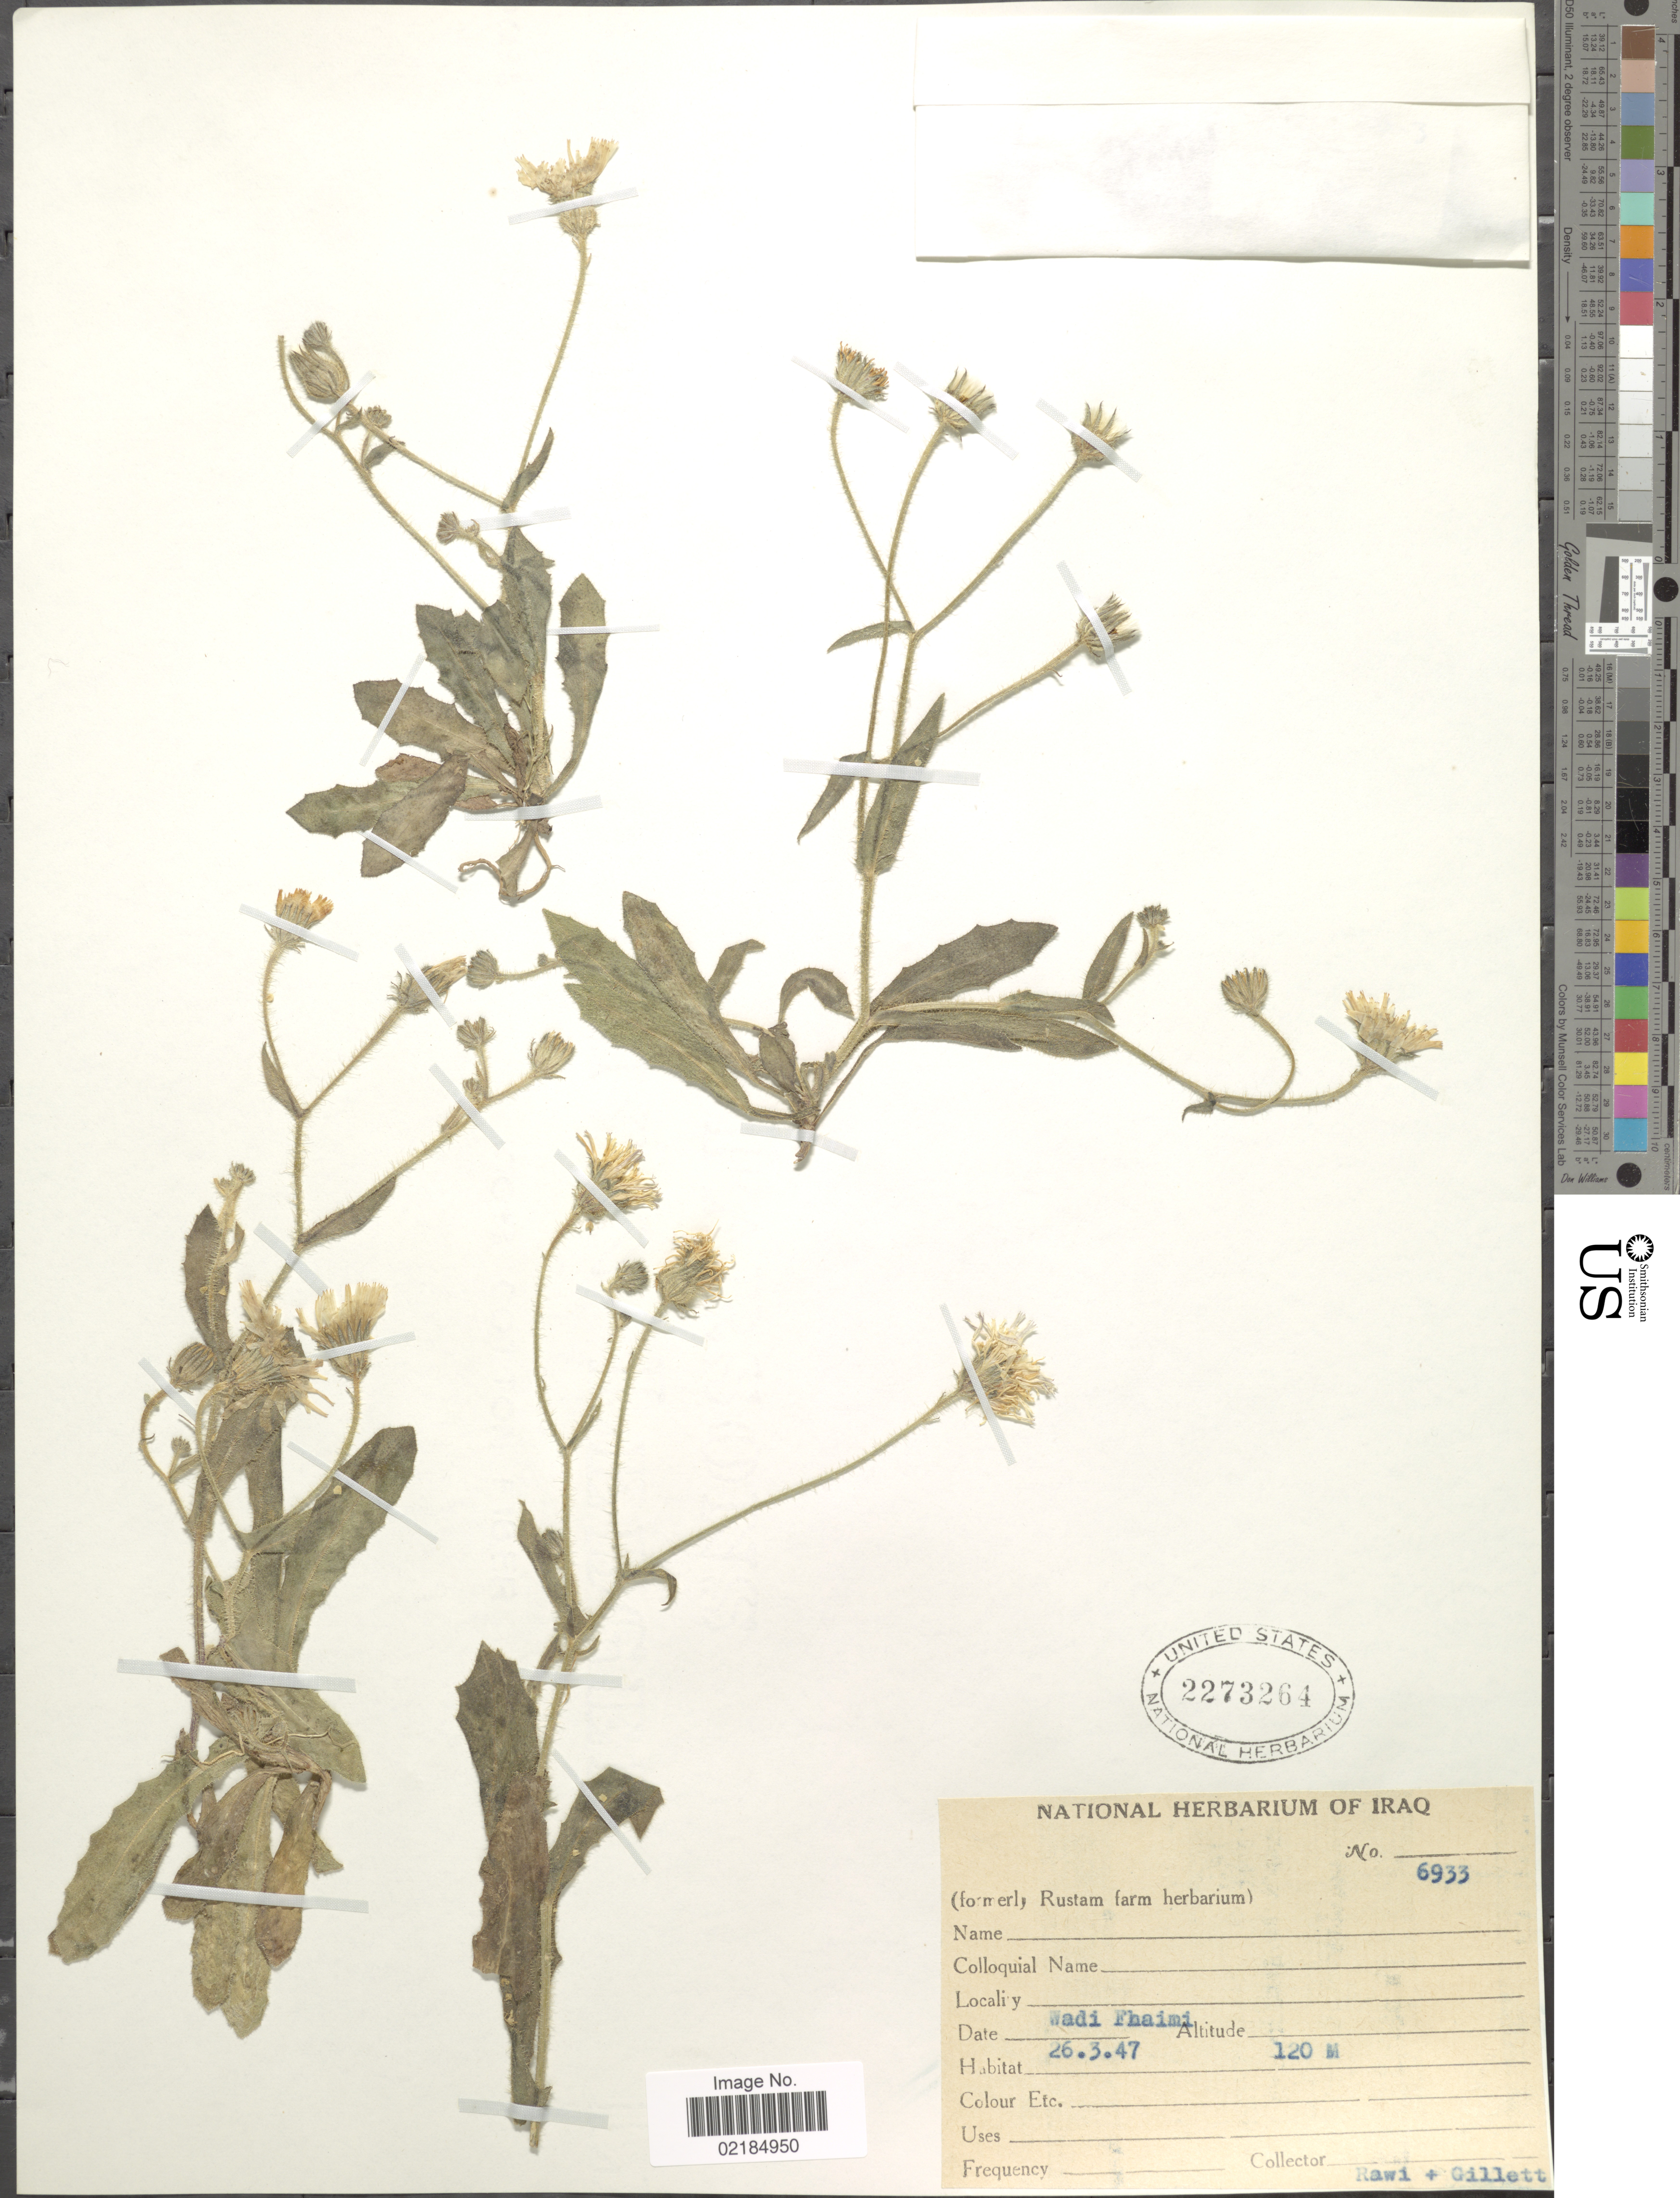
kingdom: Plantae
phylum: Tracheophyta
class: Magnoliopsida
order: Asterales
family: Asteraceae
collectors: -. Rawi & Gillett, --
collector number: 6933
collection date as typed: Transcribed d/m/y: 26/3/47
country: Iraq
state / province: Al Anbar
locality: Wadi Fhaimi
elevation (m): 120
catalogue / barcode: US 2273264